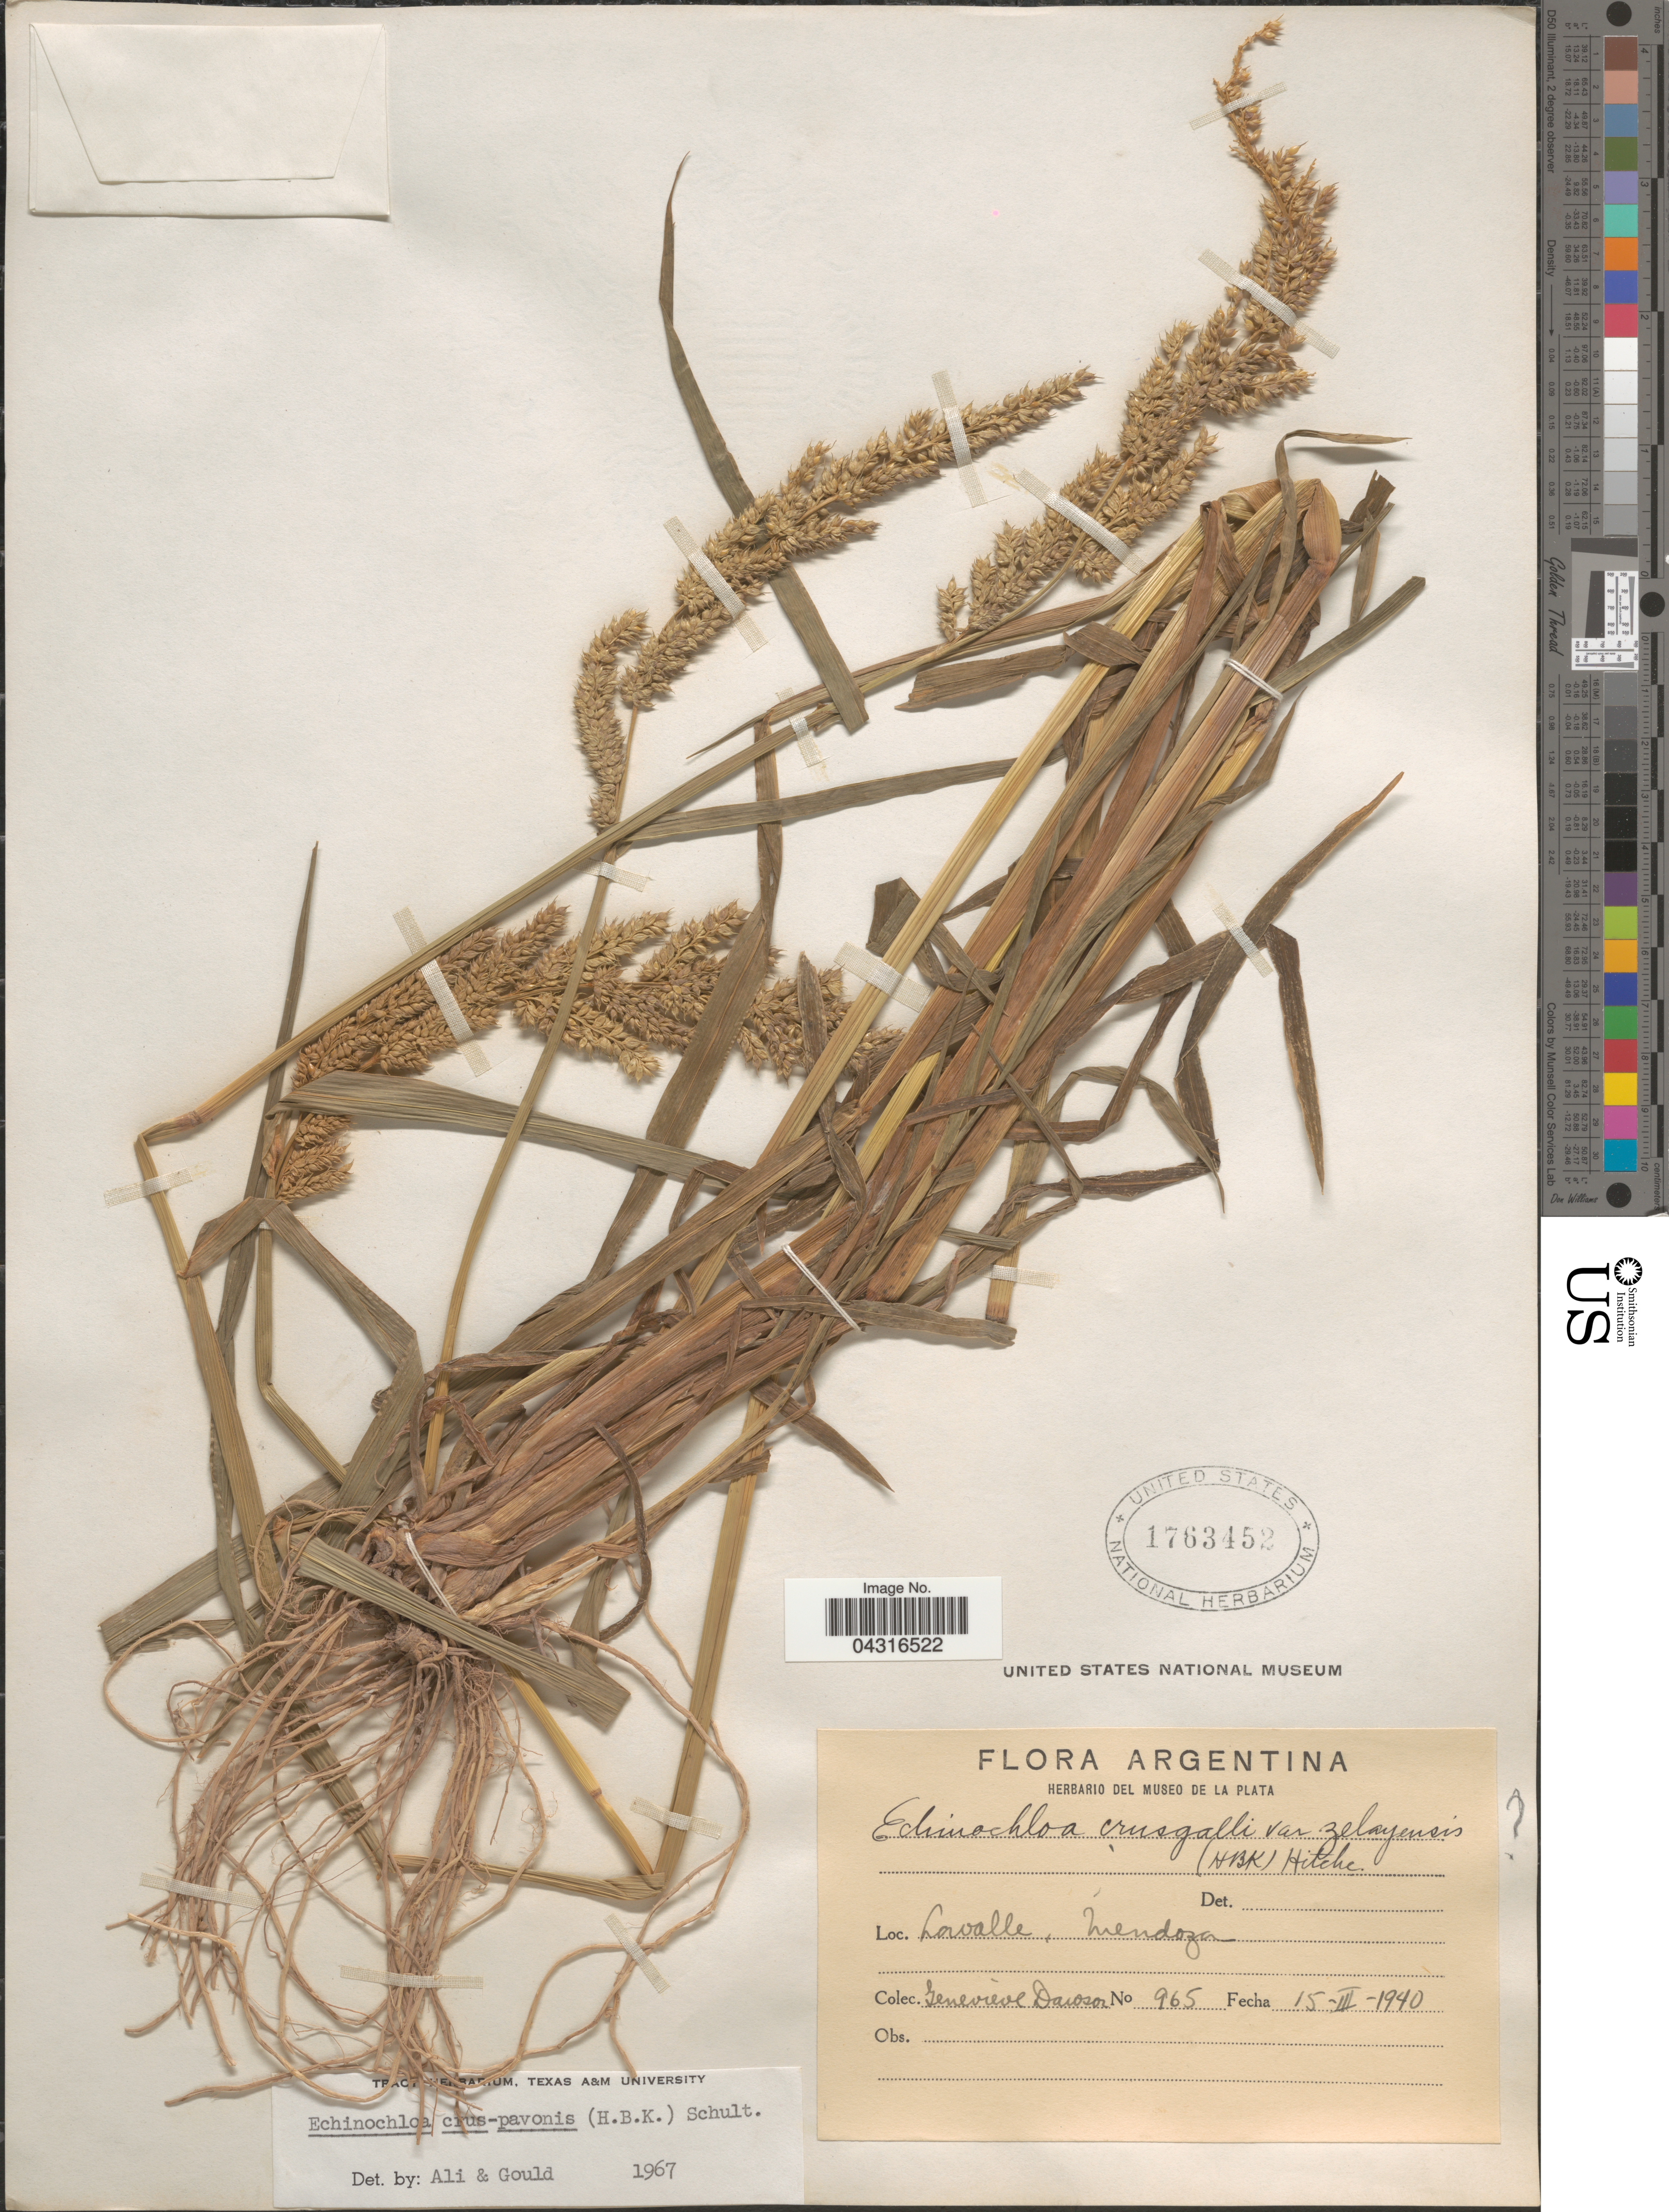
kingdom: Plantae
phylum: Tracheophyta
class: Liliopsida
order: Poales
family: Poaceae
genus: Echinochloa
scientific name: Echinochloa crus-pavonis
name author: (Kunth) Schult.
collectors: G. Dawson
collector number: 965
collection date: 1940-03-15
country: Argentina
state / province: Mendoza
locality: Lavalle.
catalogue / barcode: US 1763452